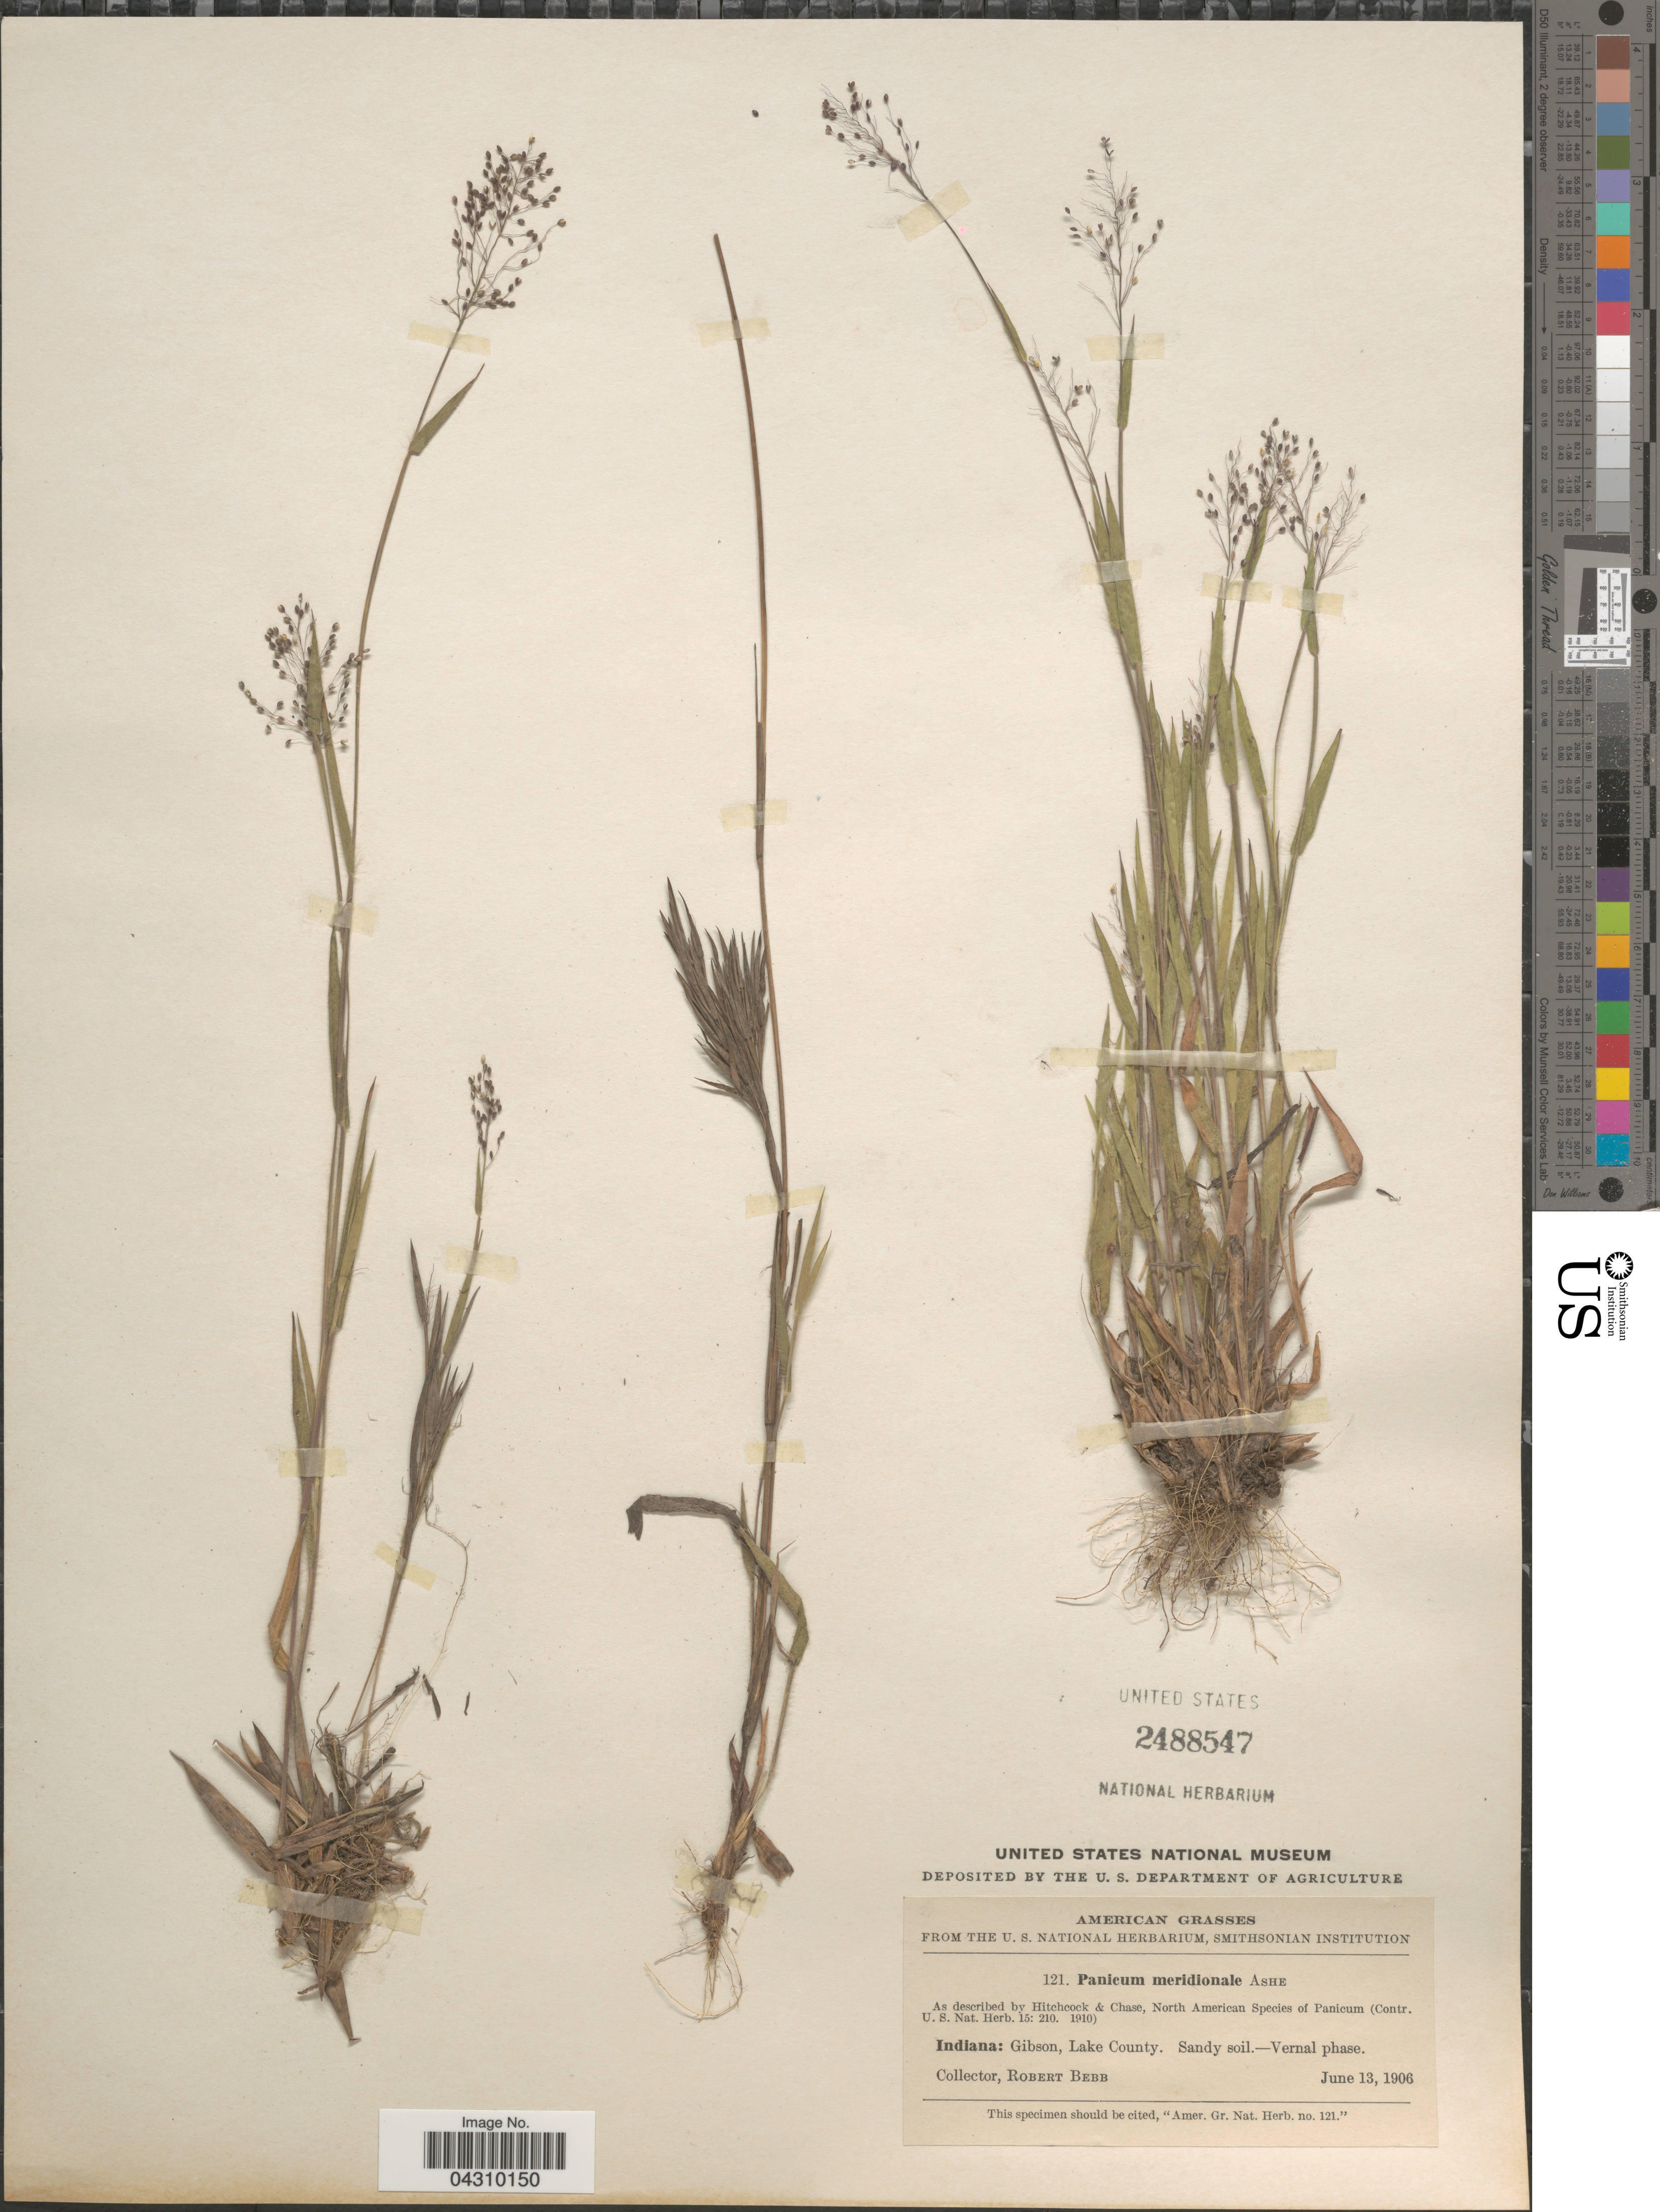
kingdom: Plantae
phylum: Tracheophyta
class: Liliopsida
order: Poales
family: Poaceae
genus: Dichanthelium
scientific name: Dichanthelium acuminatum var. acuminatum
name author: (Sw.) Gould & C.A. Clark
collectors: R. Bebb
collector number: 121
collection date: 1906-06-13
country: United States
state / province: Indiana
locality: Gibson, Lake County.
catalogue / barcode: US 2488547